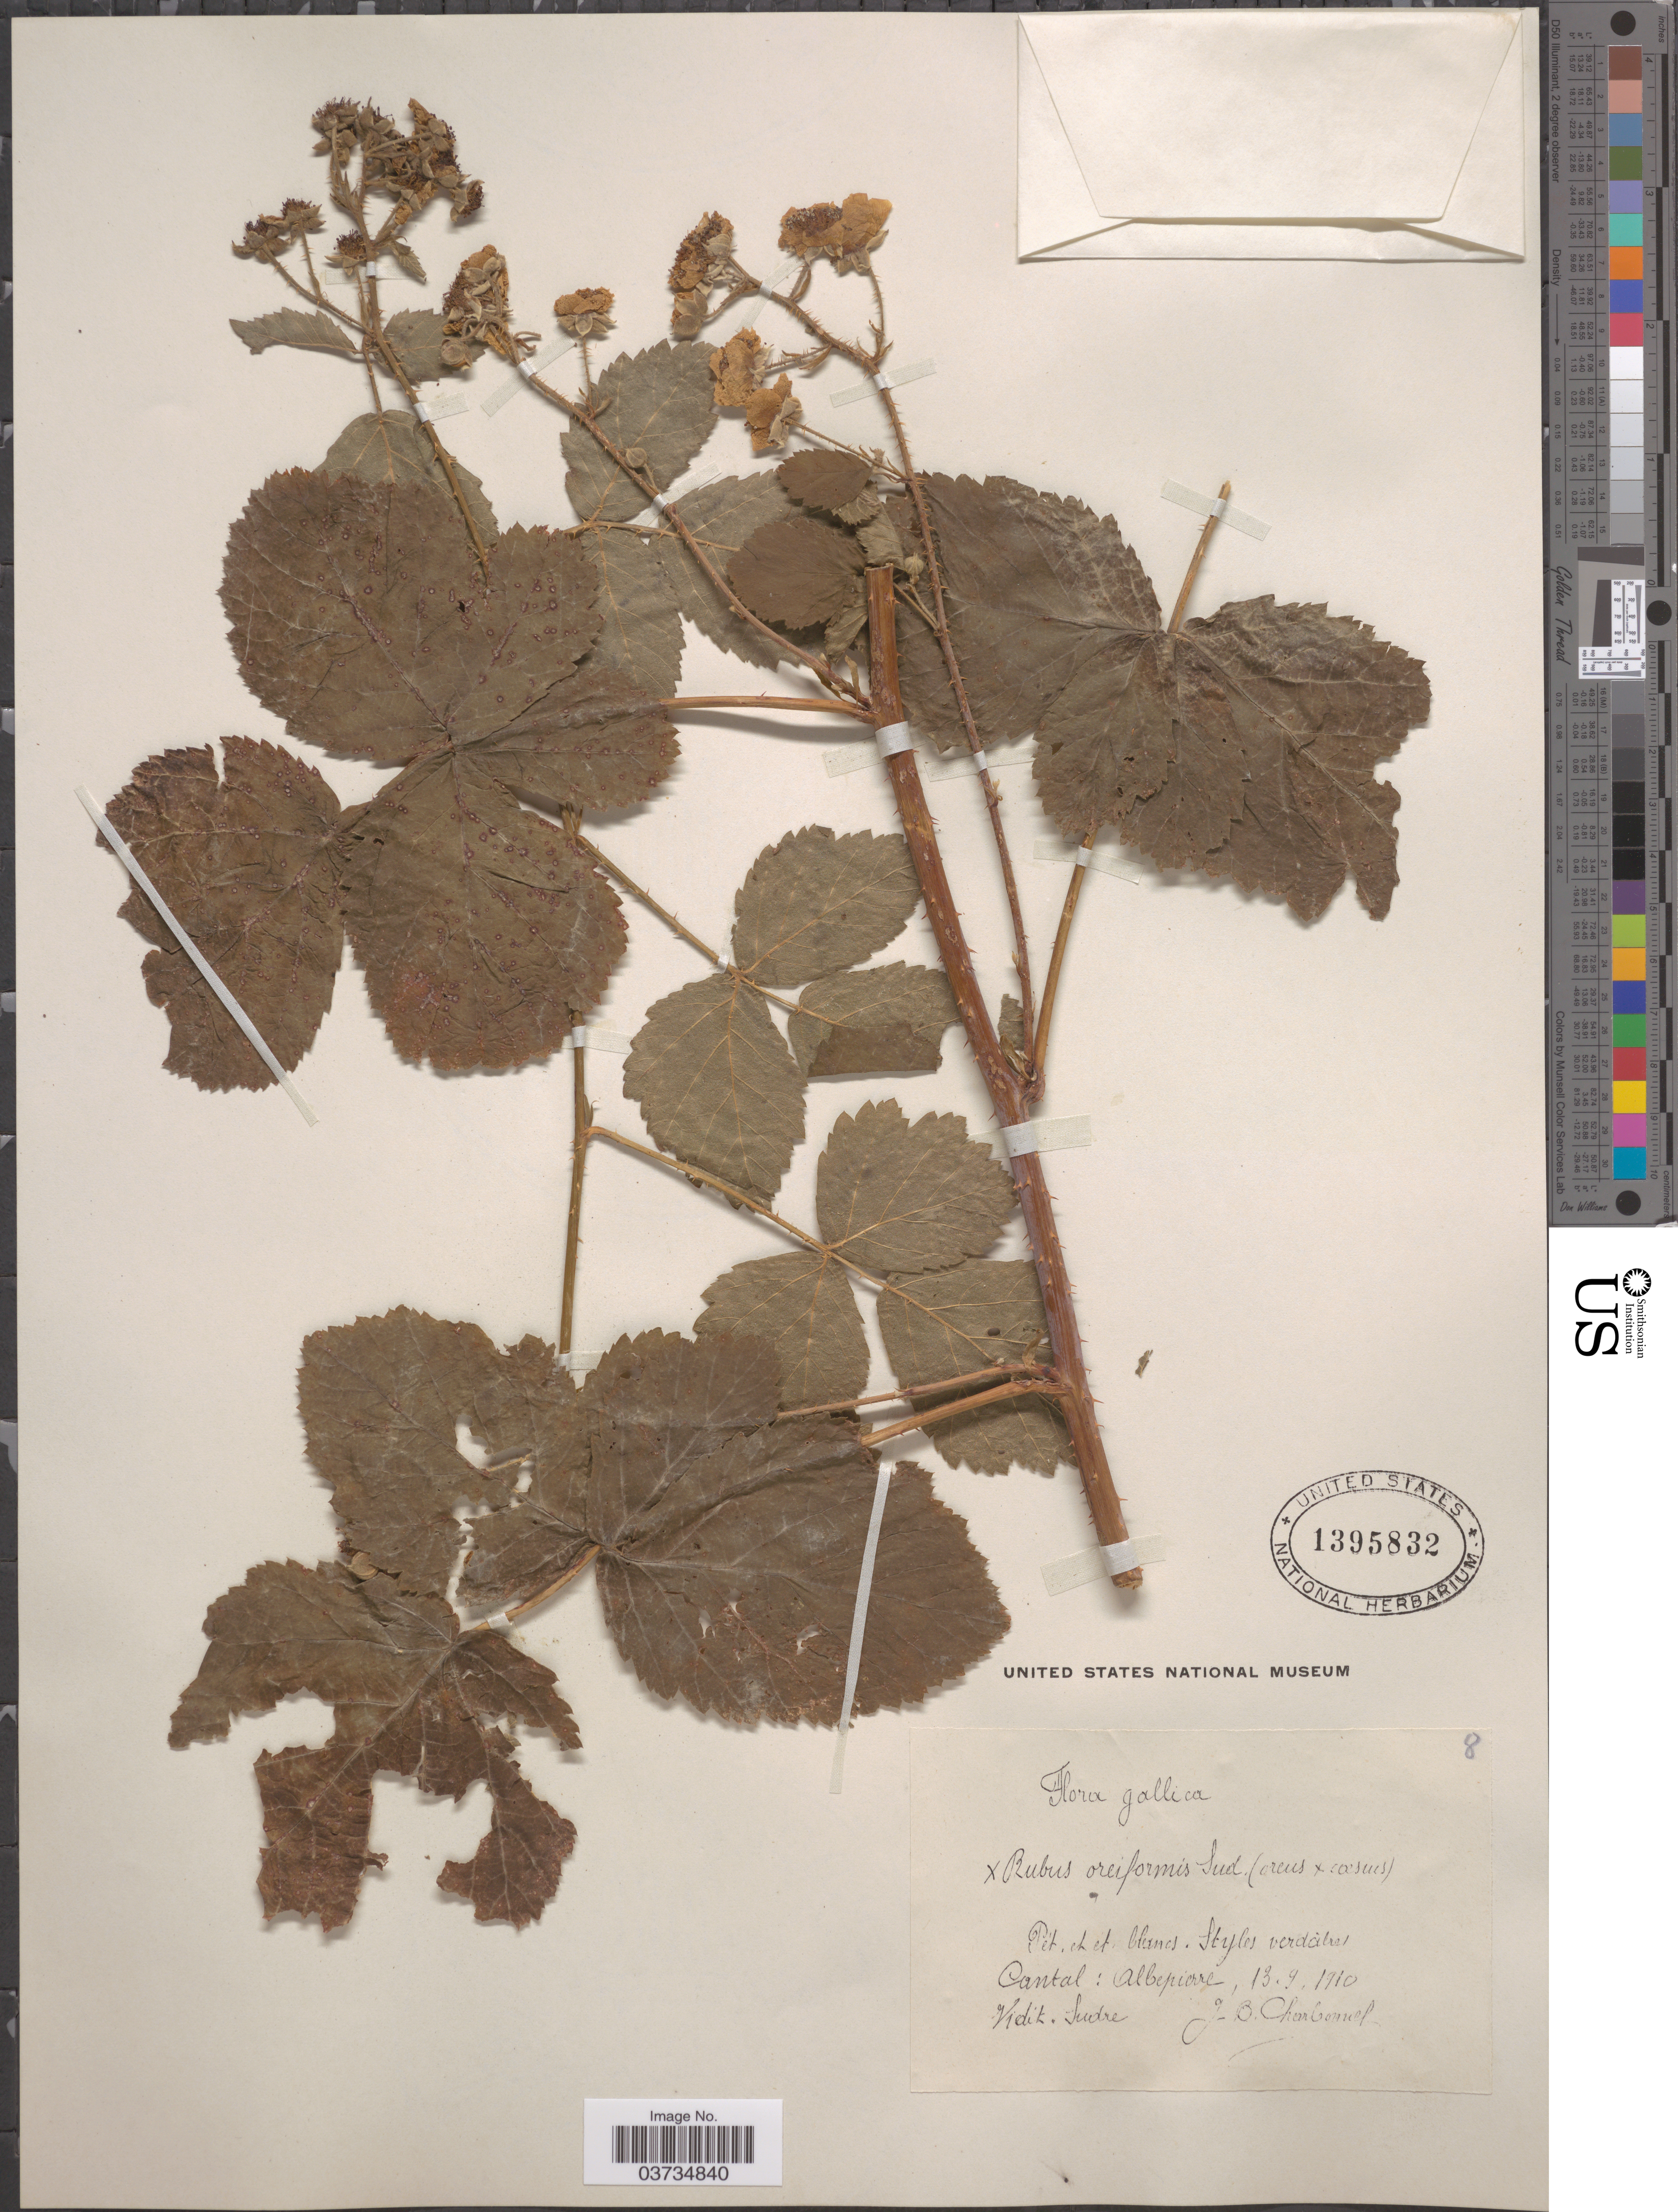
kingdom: Plantae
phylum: Tracheophyta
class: Magnoliopsida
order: Rosales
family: Rosaceae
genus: Rubus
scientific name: Rubus oreiformis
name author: Sudre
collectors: J. Charbonnel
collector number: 8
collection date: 1910-09-13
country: France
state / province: Auvergne-Rhône-Alpes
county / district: Cantal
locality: Gallica. Cantal: Albepierre. Vidit. Sudre.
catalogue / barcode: US 1395832